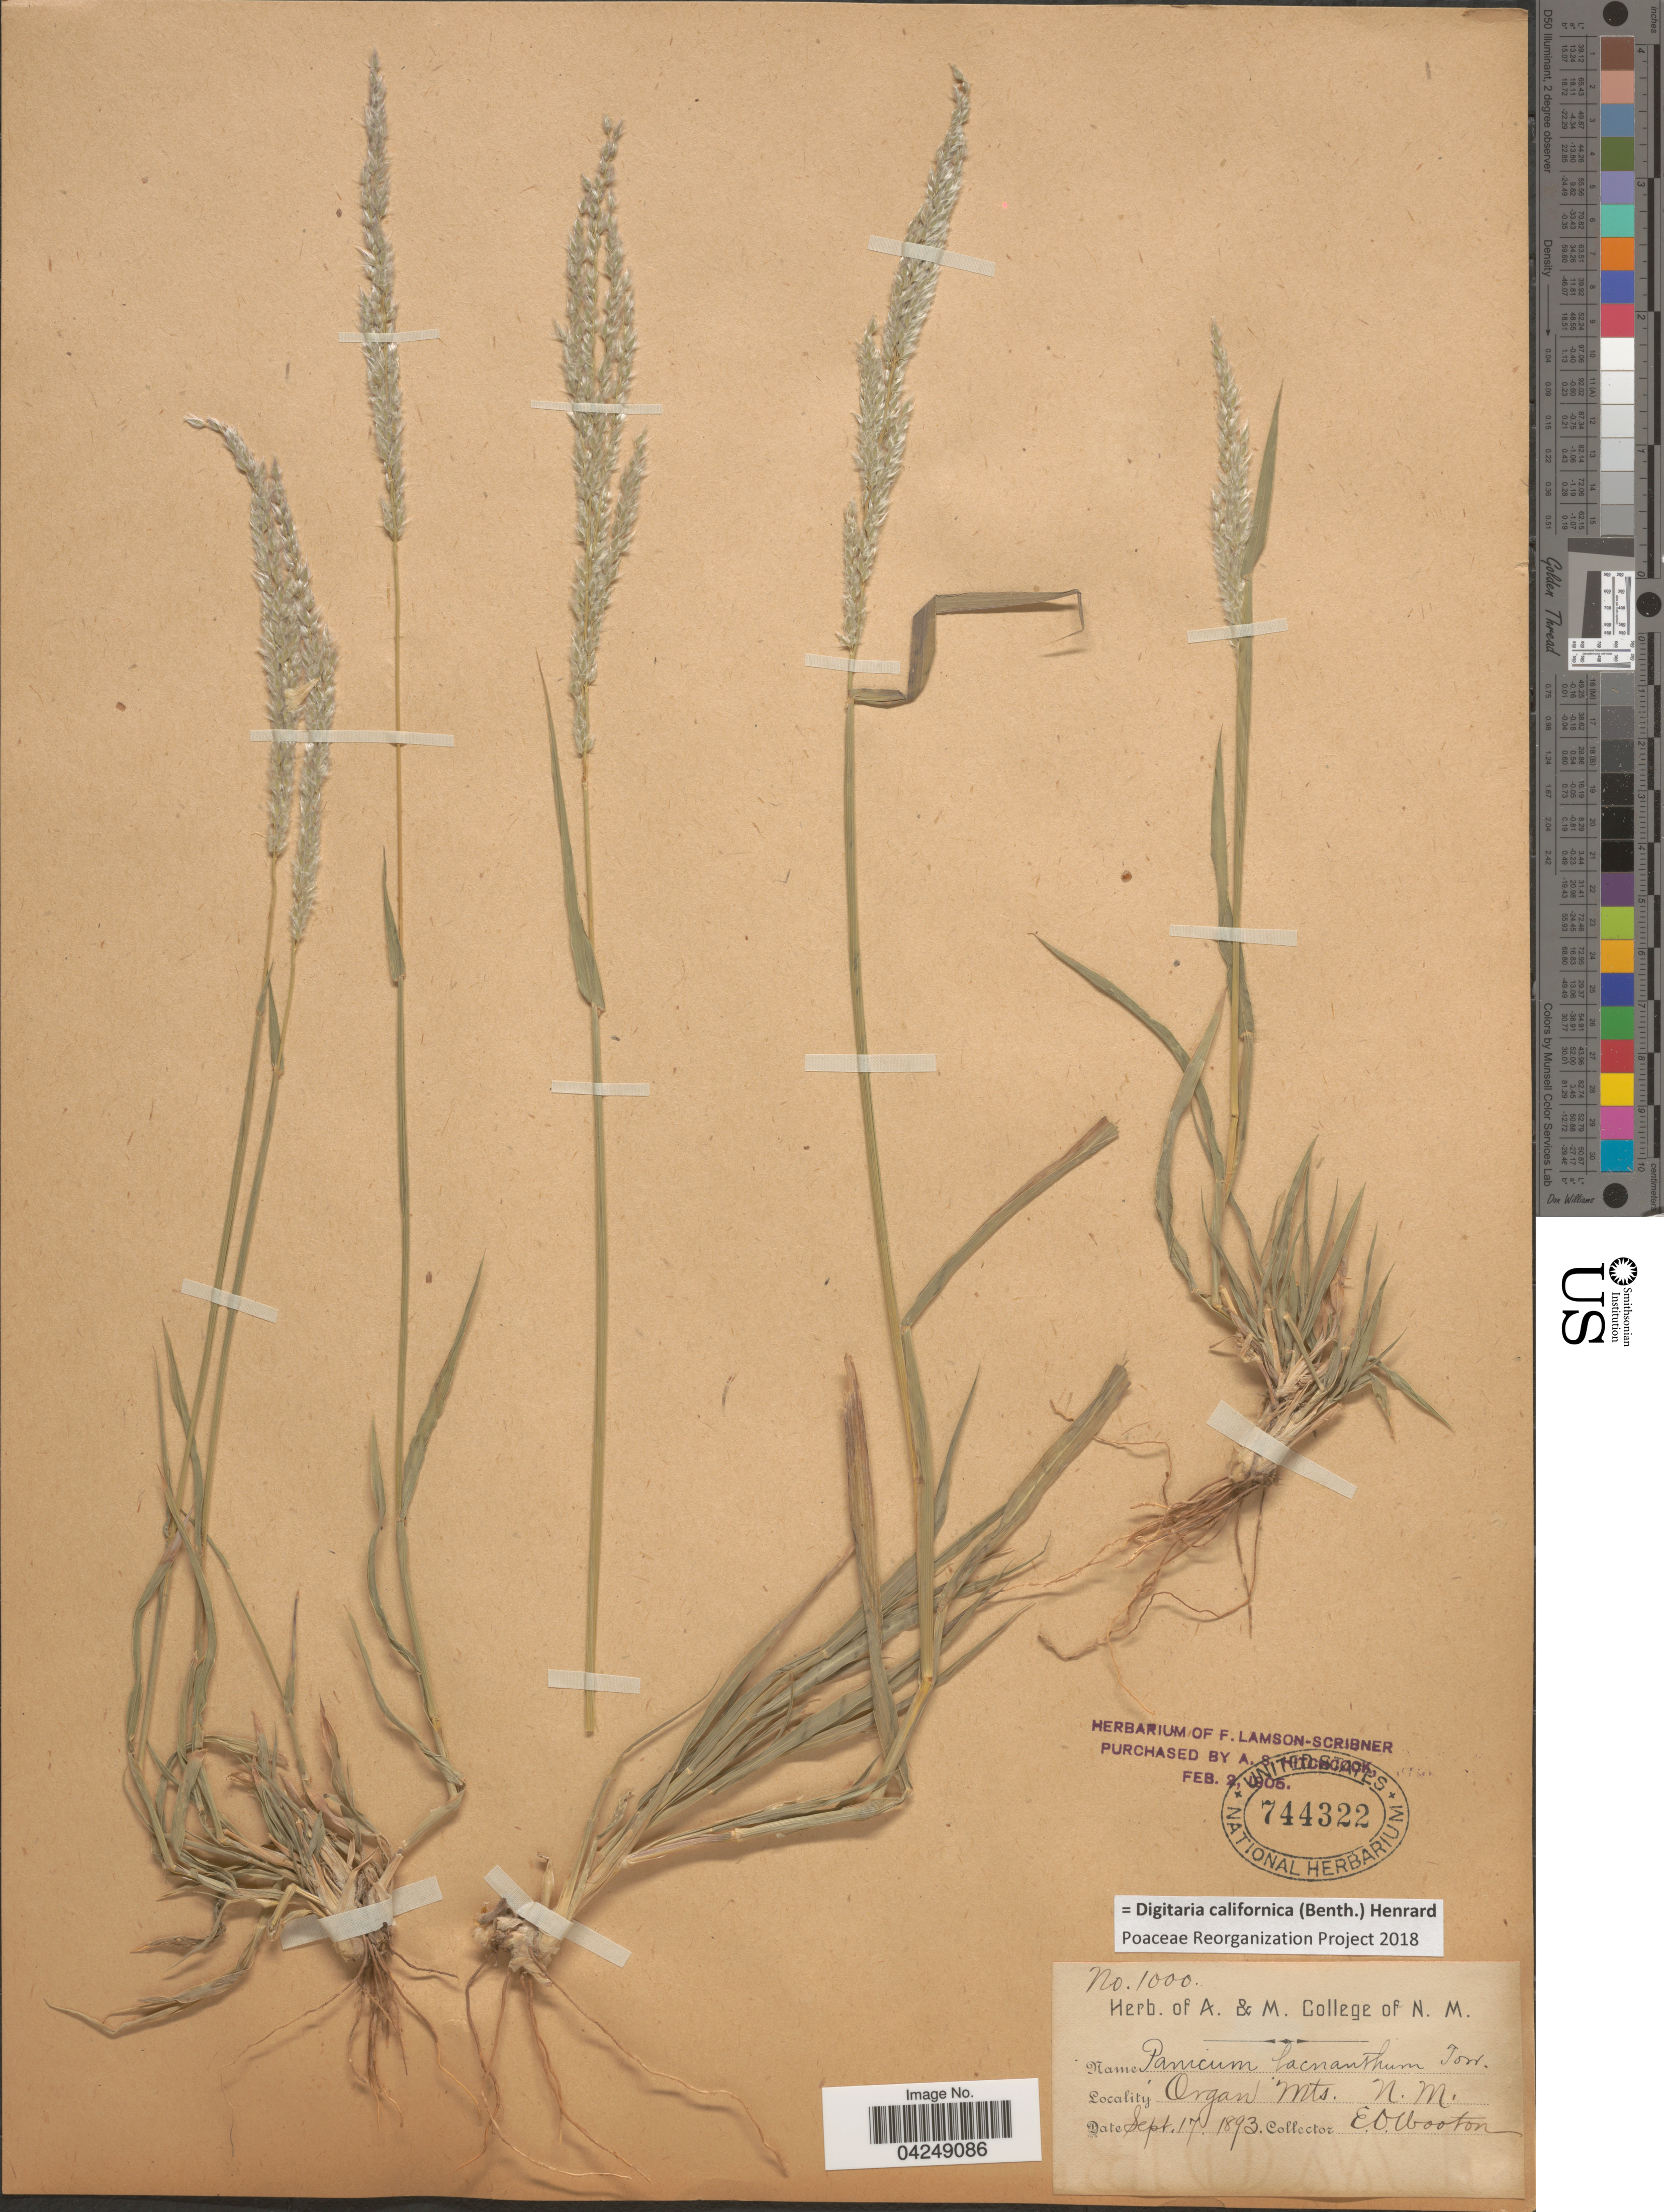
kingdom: Plantae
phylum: Tracheophyta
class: Liliopsida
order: Poales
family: Poaceae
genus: Digitaria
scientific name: Digitaria californica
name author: (Benth.) Henr.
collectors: E. O. Wooton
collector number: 1000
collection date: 1893-09-17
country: United States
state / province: New Mexico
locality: Organ Mts.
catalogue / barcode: US 744322